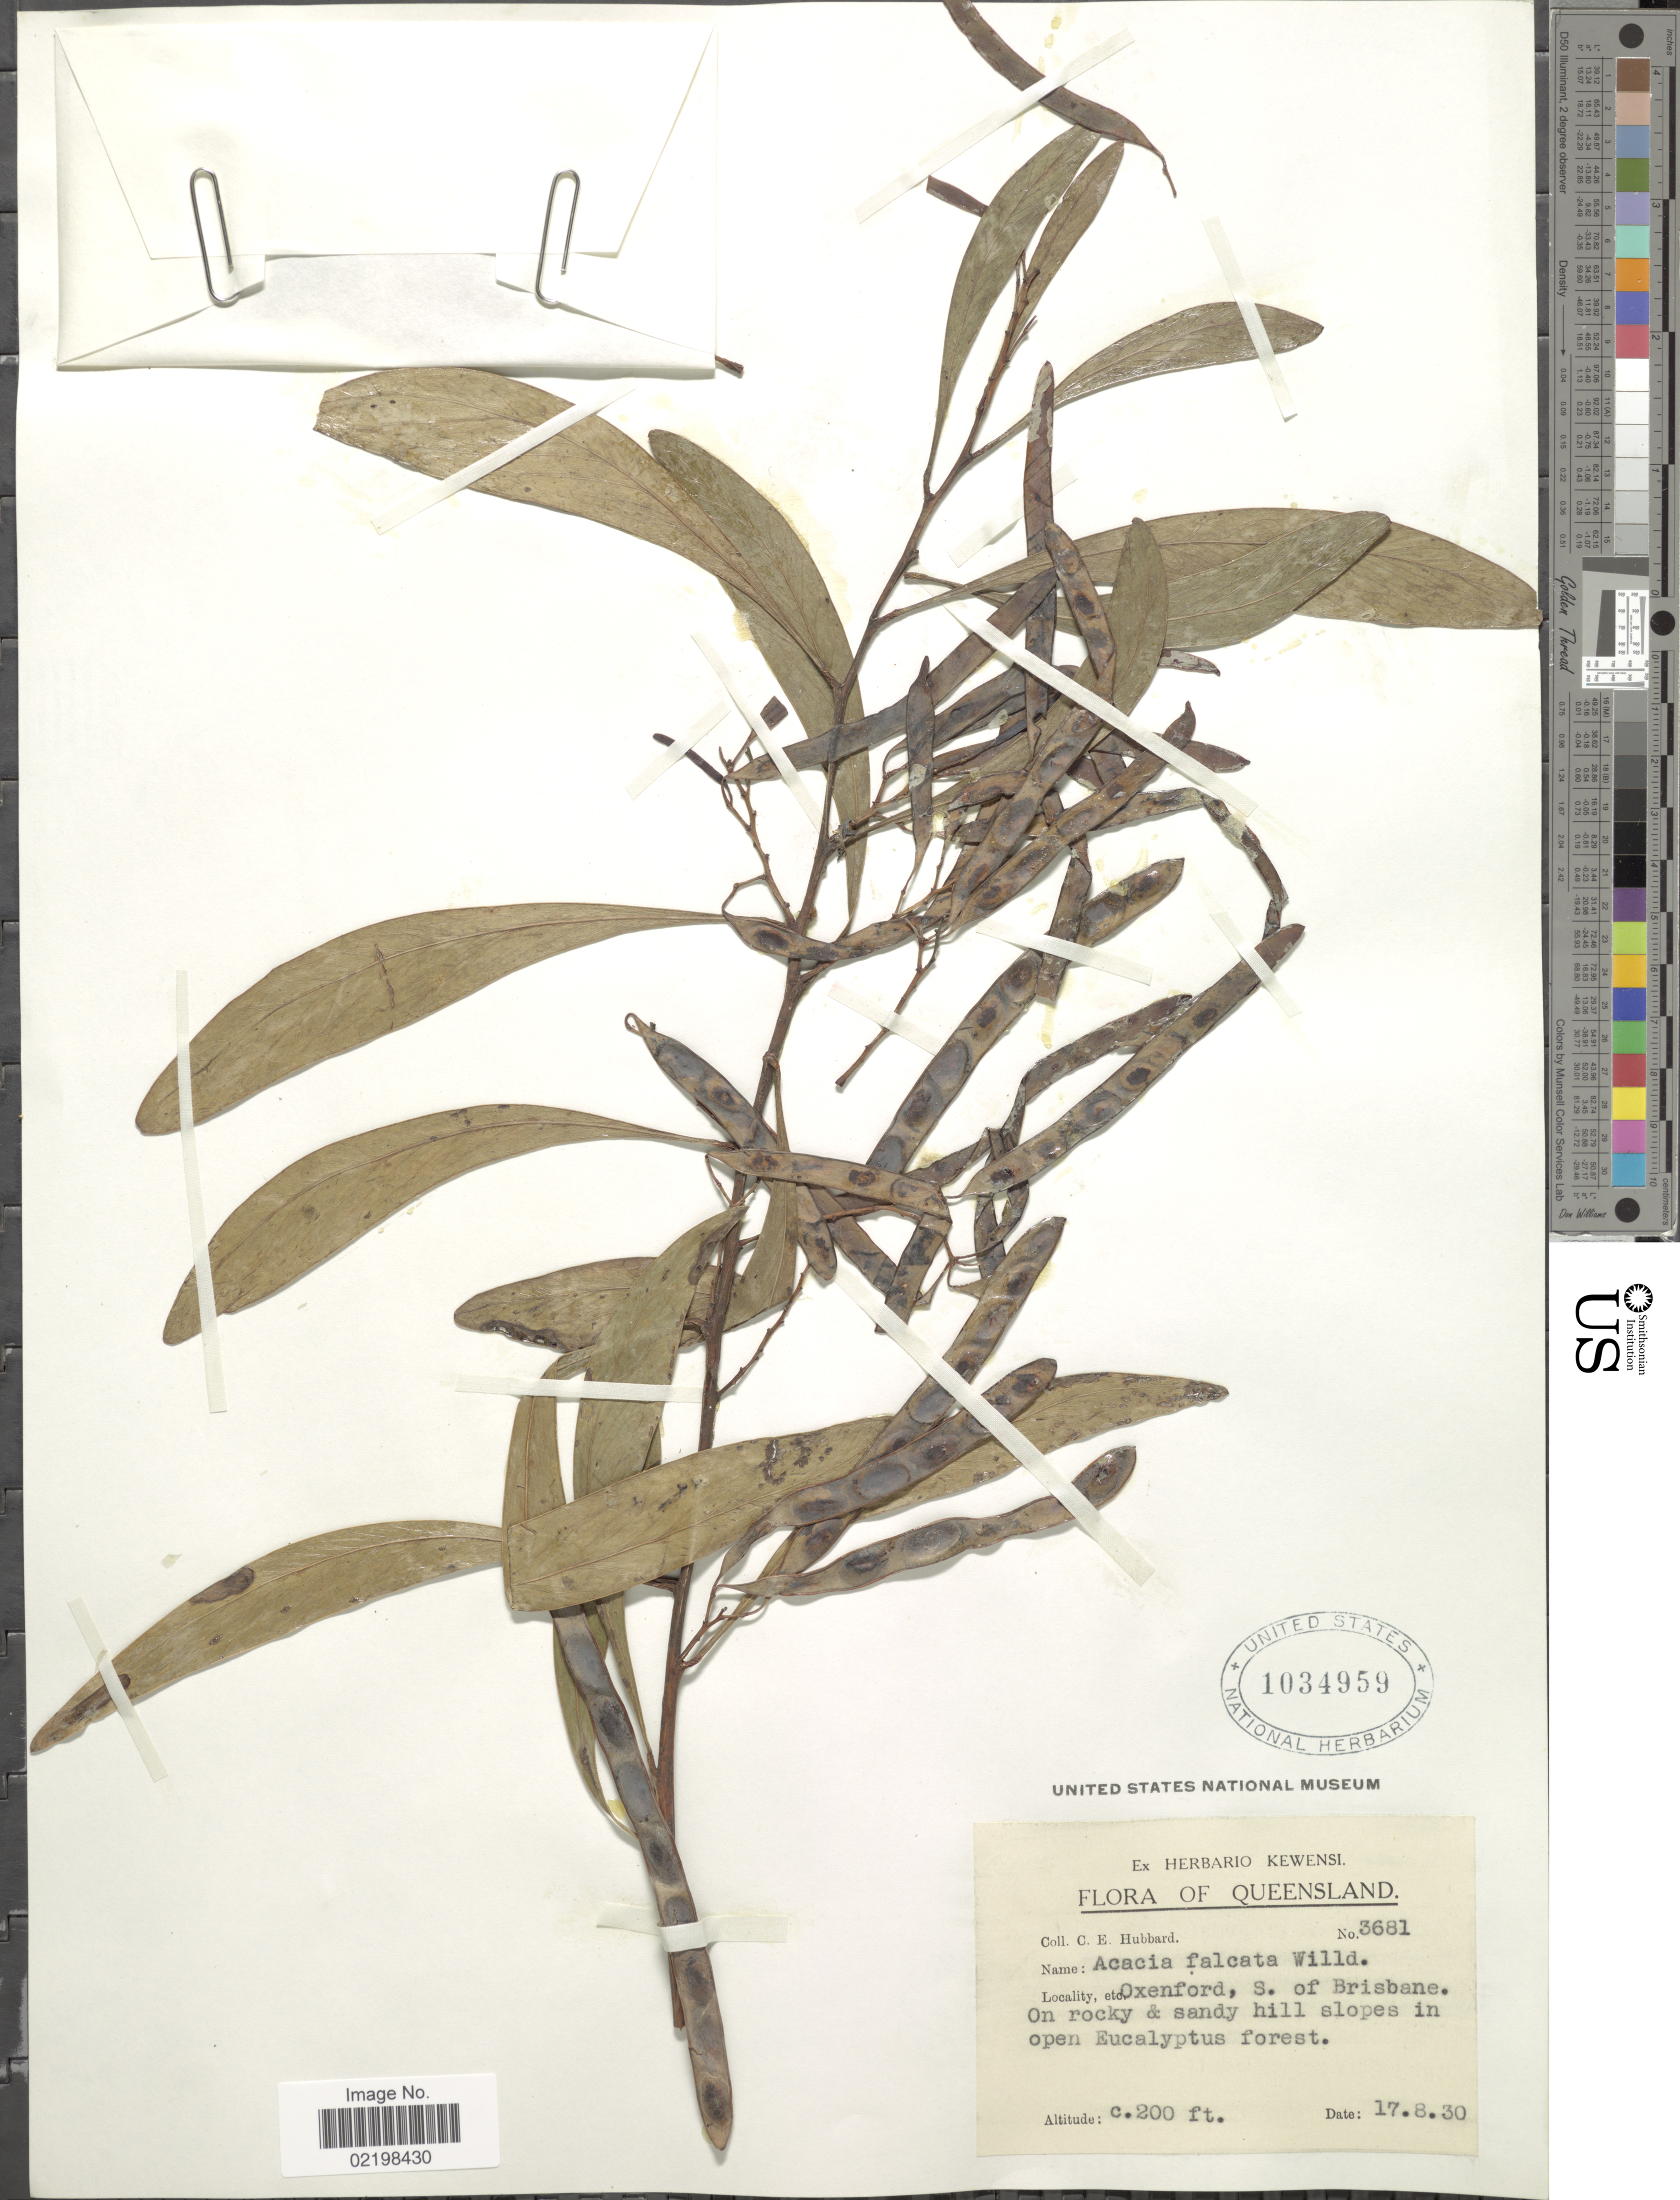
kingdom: Plantae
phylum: Tracheophyta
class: Magnoliopsida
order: Fabales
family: Fabaceae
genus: Acacia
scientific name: Acacia falcata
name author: Willd.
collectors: C. E. Hubbard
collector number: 3681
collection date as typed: Transcribed d/m/y: 17/8/30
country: Australia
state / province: Queensland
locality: Queensland, Oxenford, S. of Brisbane.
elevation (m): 61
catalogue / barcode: US 1034959